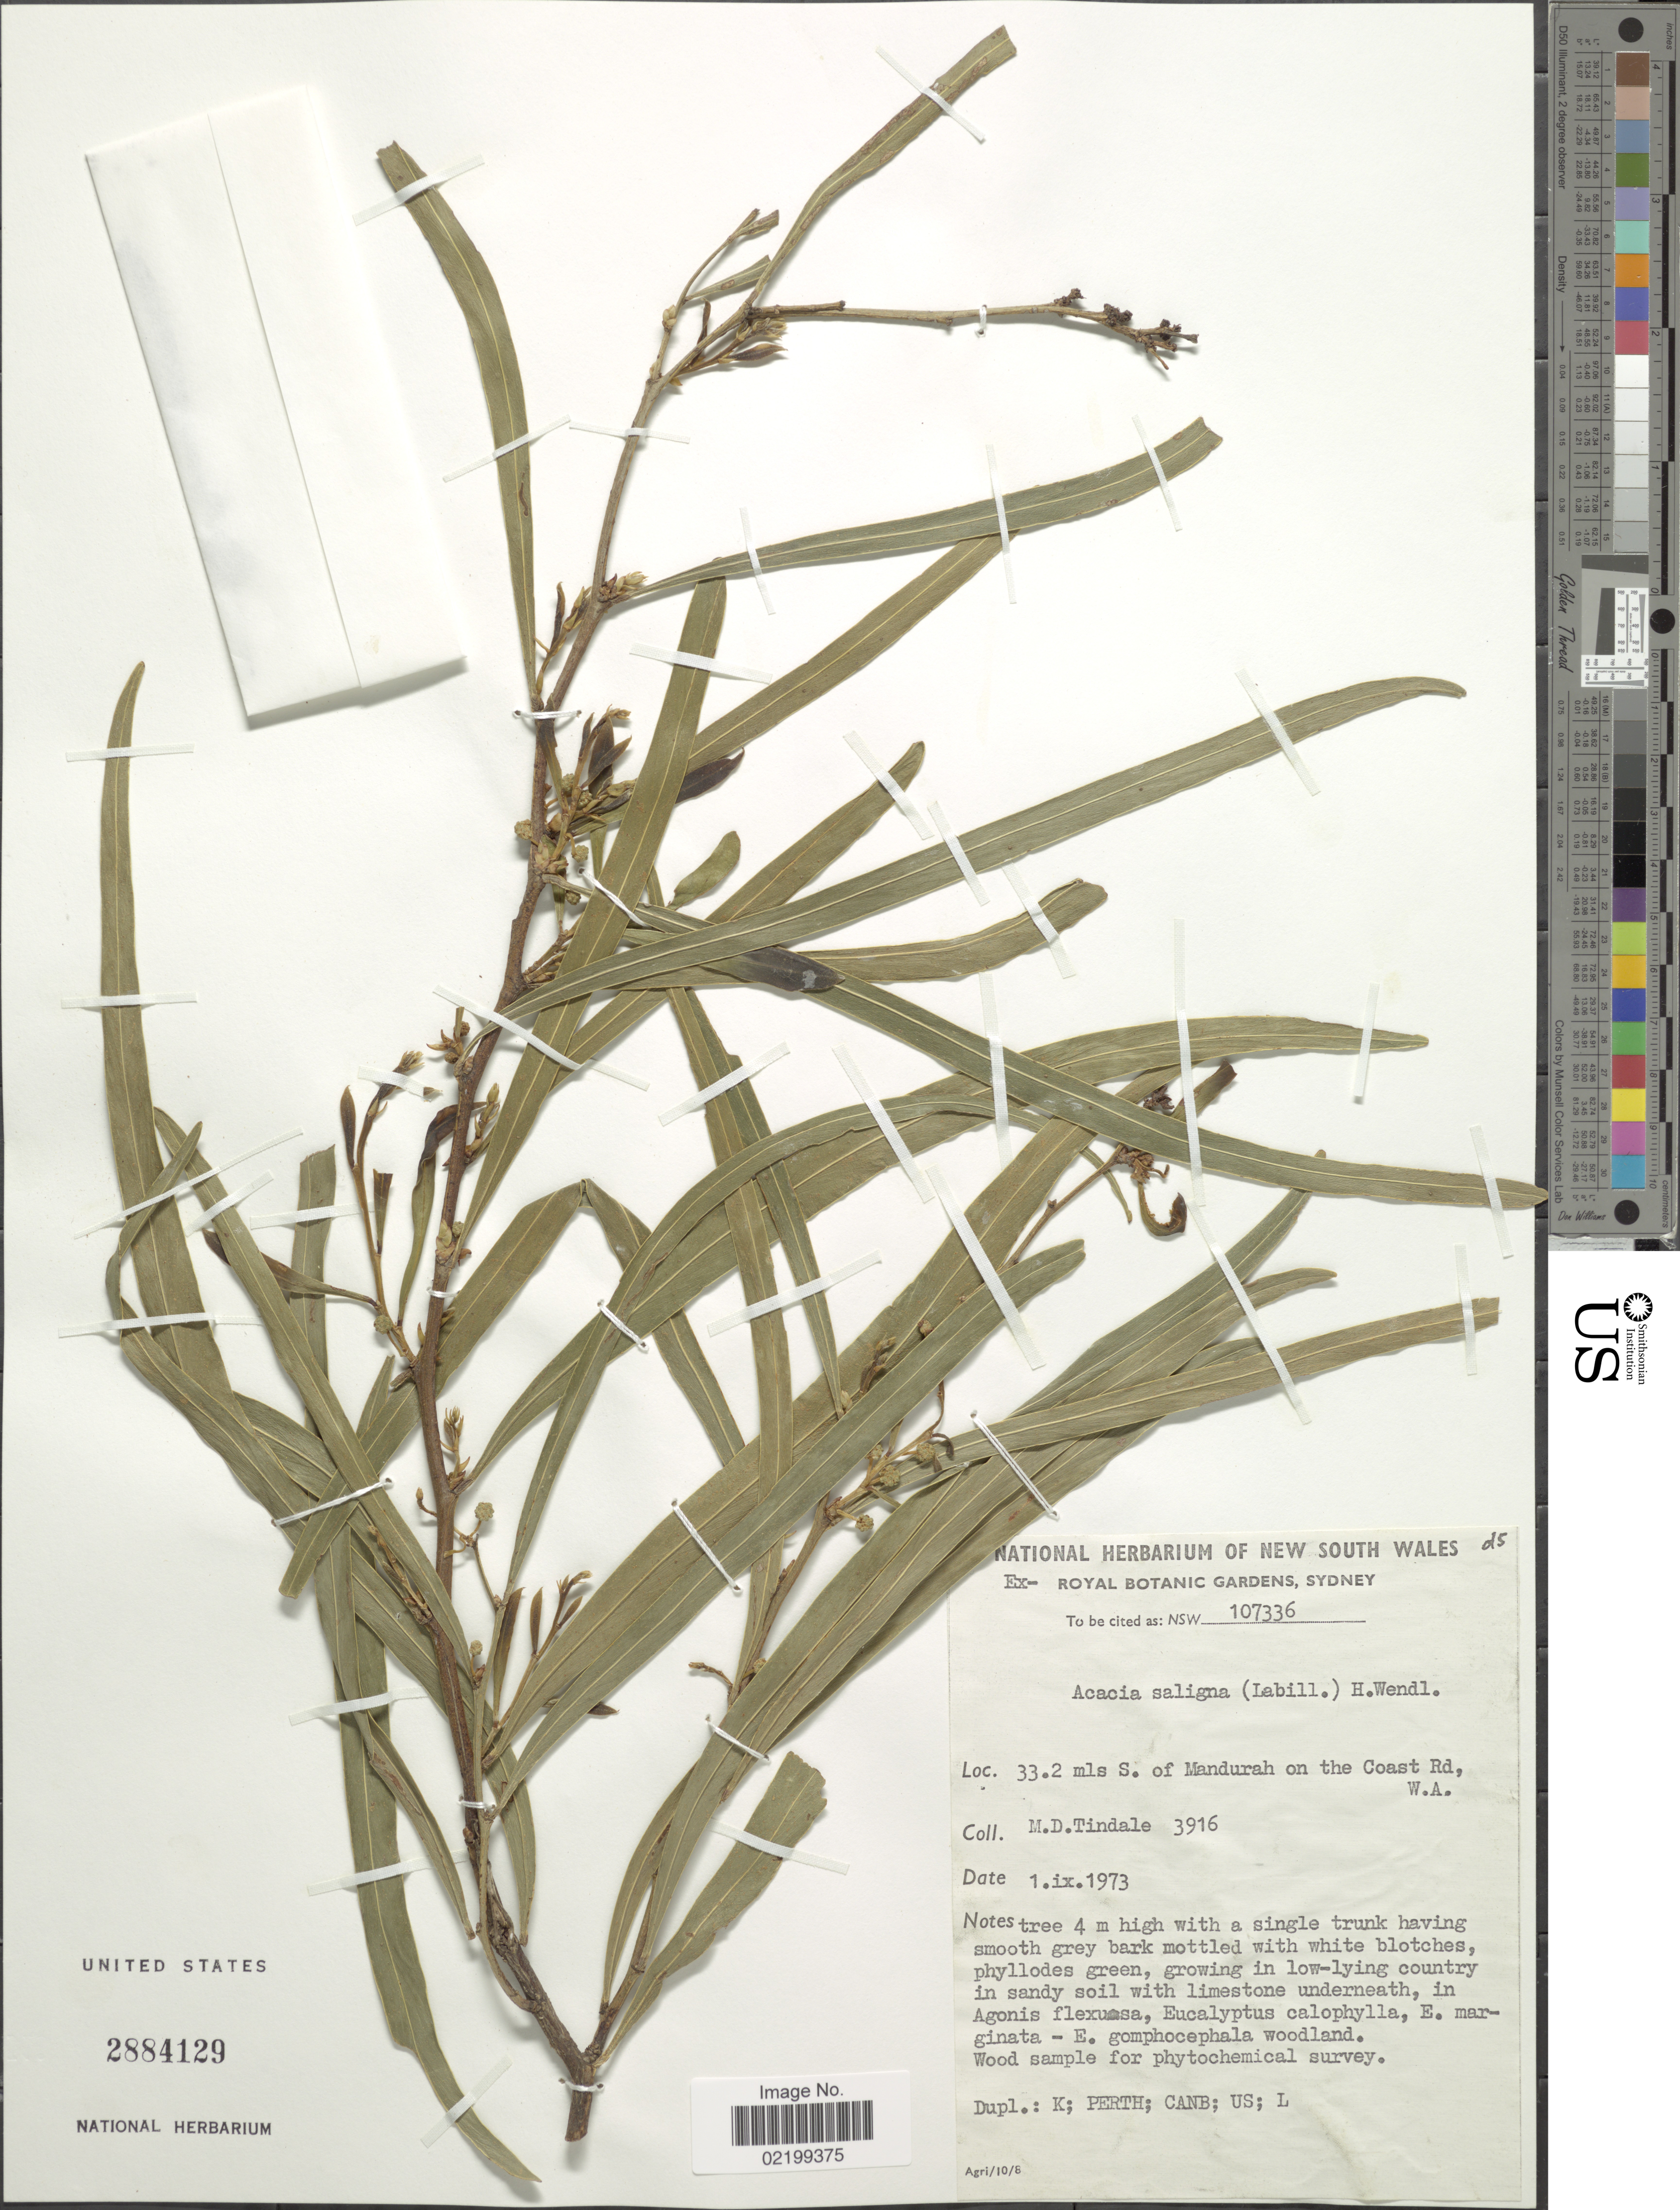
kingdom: Plantae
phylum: Tracheophyta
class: Magnoliopsida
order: Fabales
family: Fabaceae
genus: Acacia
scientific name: Acacia saligna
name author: (Labill.) H.L. Wendl.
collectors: M. D. Tindale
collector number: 3916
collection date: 1973-09-01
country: Australia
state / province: Western Australia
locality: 33.2 mls S. of Mandurah on the Coast Rd.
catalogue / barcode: US 2884129